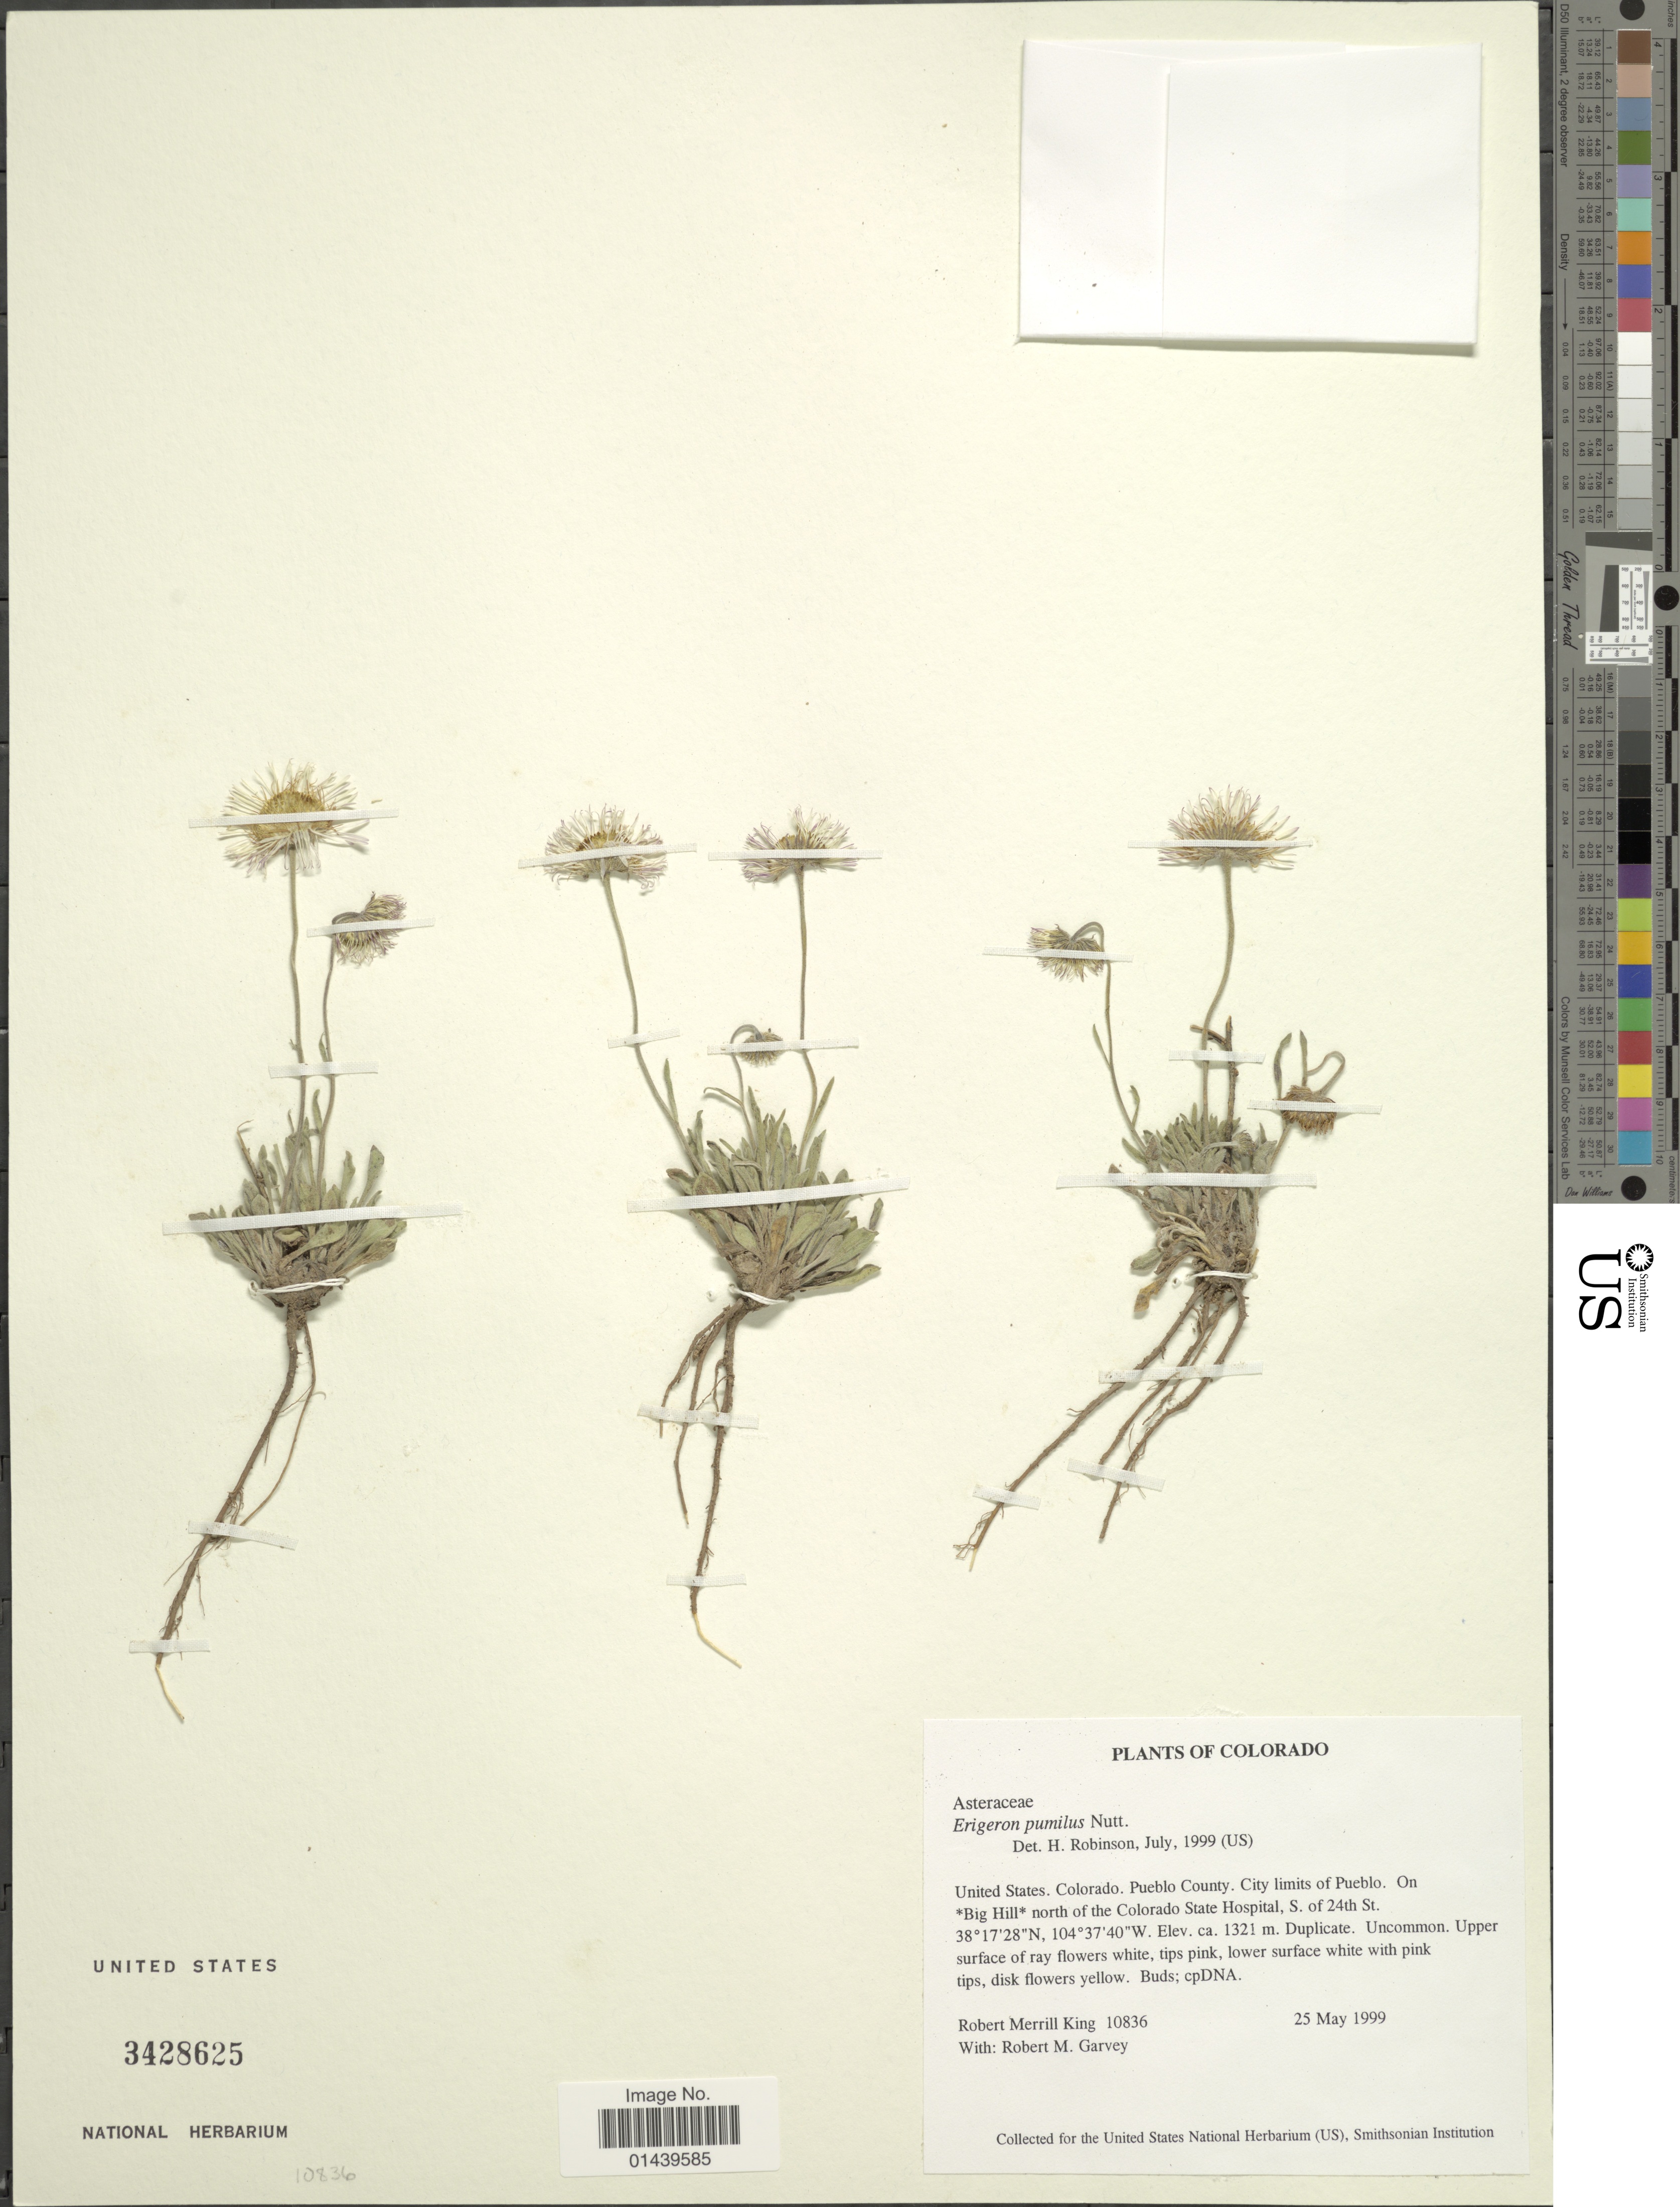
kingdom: Plantae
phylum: Tracheophyta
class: Magnoliopsida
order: Asterales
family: Asteraceae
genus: Erigeron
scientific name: Erigeron pumilus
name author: Nutt.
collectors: R. M. King & R. Garvey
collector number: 10836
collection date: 1999-05-25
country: United States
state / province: Colorado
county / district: Pueblo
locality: Pueblo County. City limits of Pueblo. On *Big Hill* north of the Colorado State Hospital, S. of 24th St.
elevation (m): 1321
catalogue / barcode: US 3428625